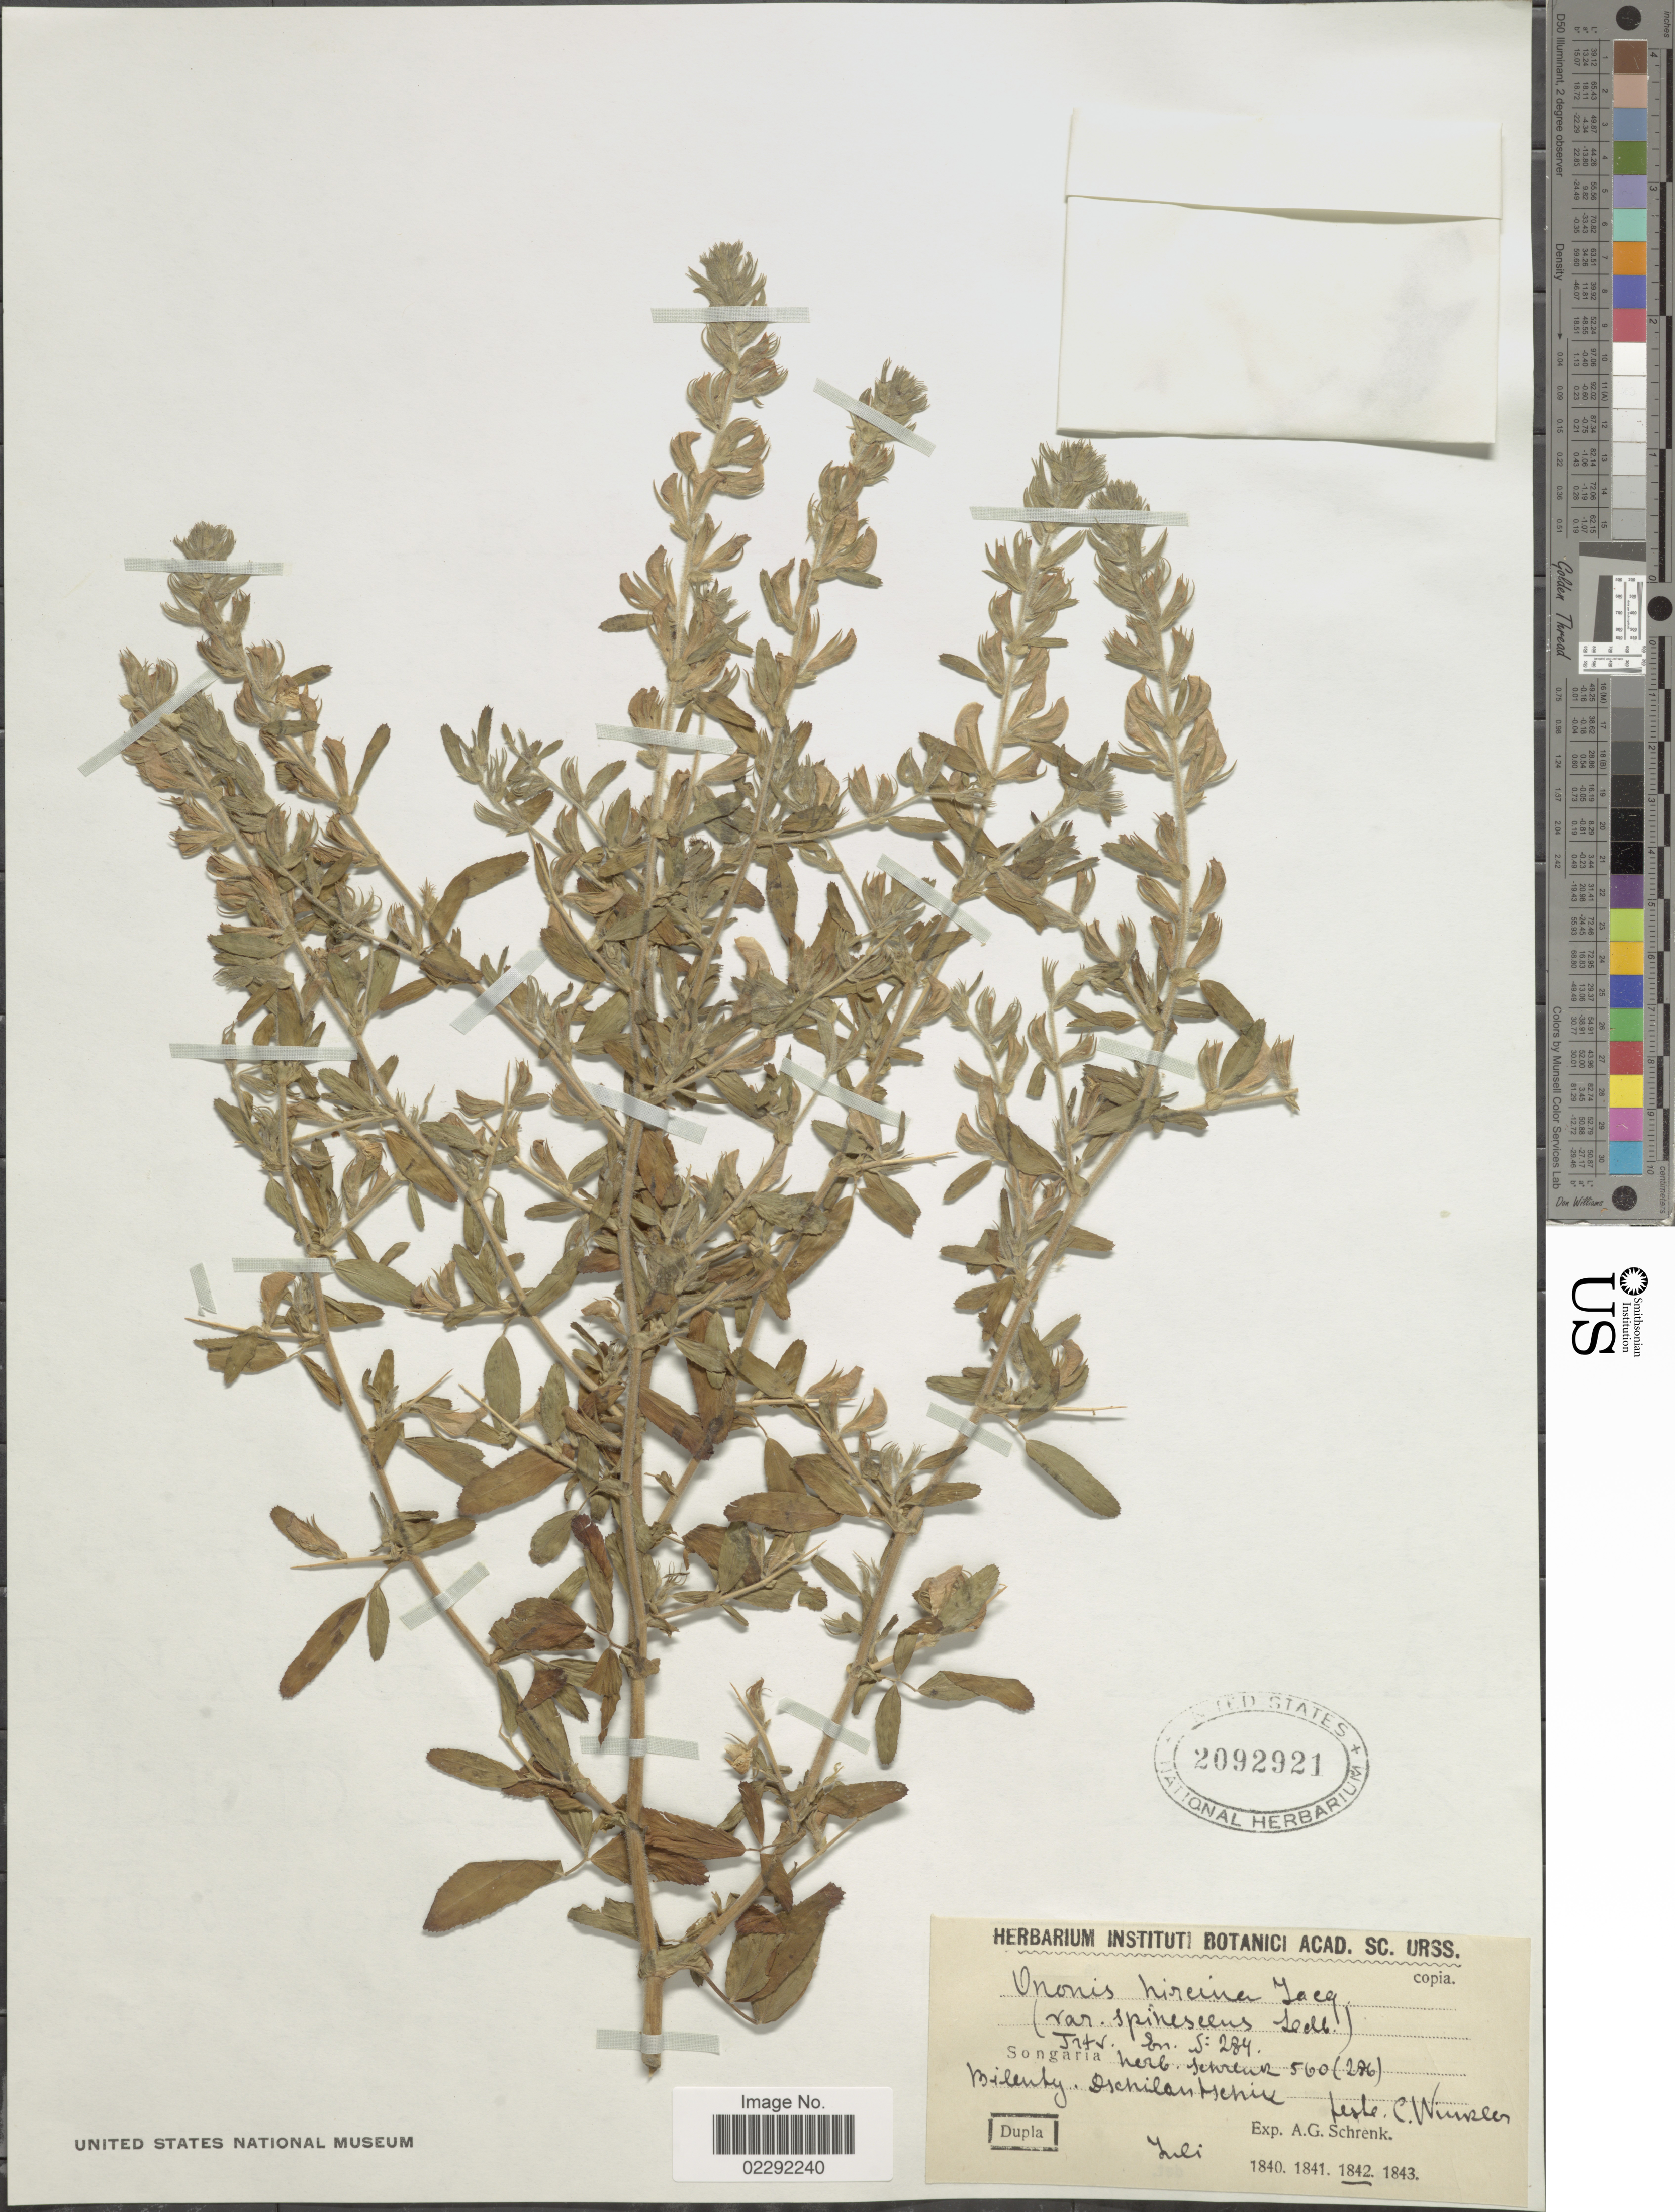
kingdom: Plantae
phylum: Tracheophyta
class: Magnoliopsida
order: Fabales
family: Fabaceae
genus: Ononis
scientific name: Ononis hircina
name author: Jacq.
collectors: C. G. A. Winkler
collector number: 560 (2A6)?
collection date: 1842-07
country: Kazakhstan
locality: Songoria. Bilensky. Dschilantschik [unsure placement]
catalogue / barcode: US 2092921